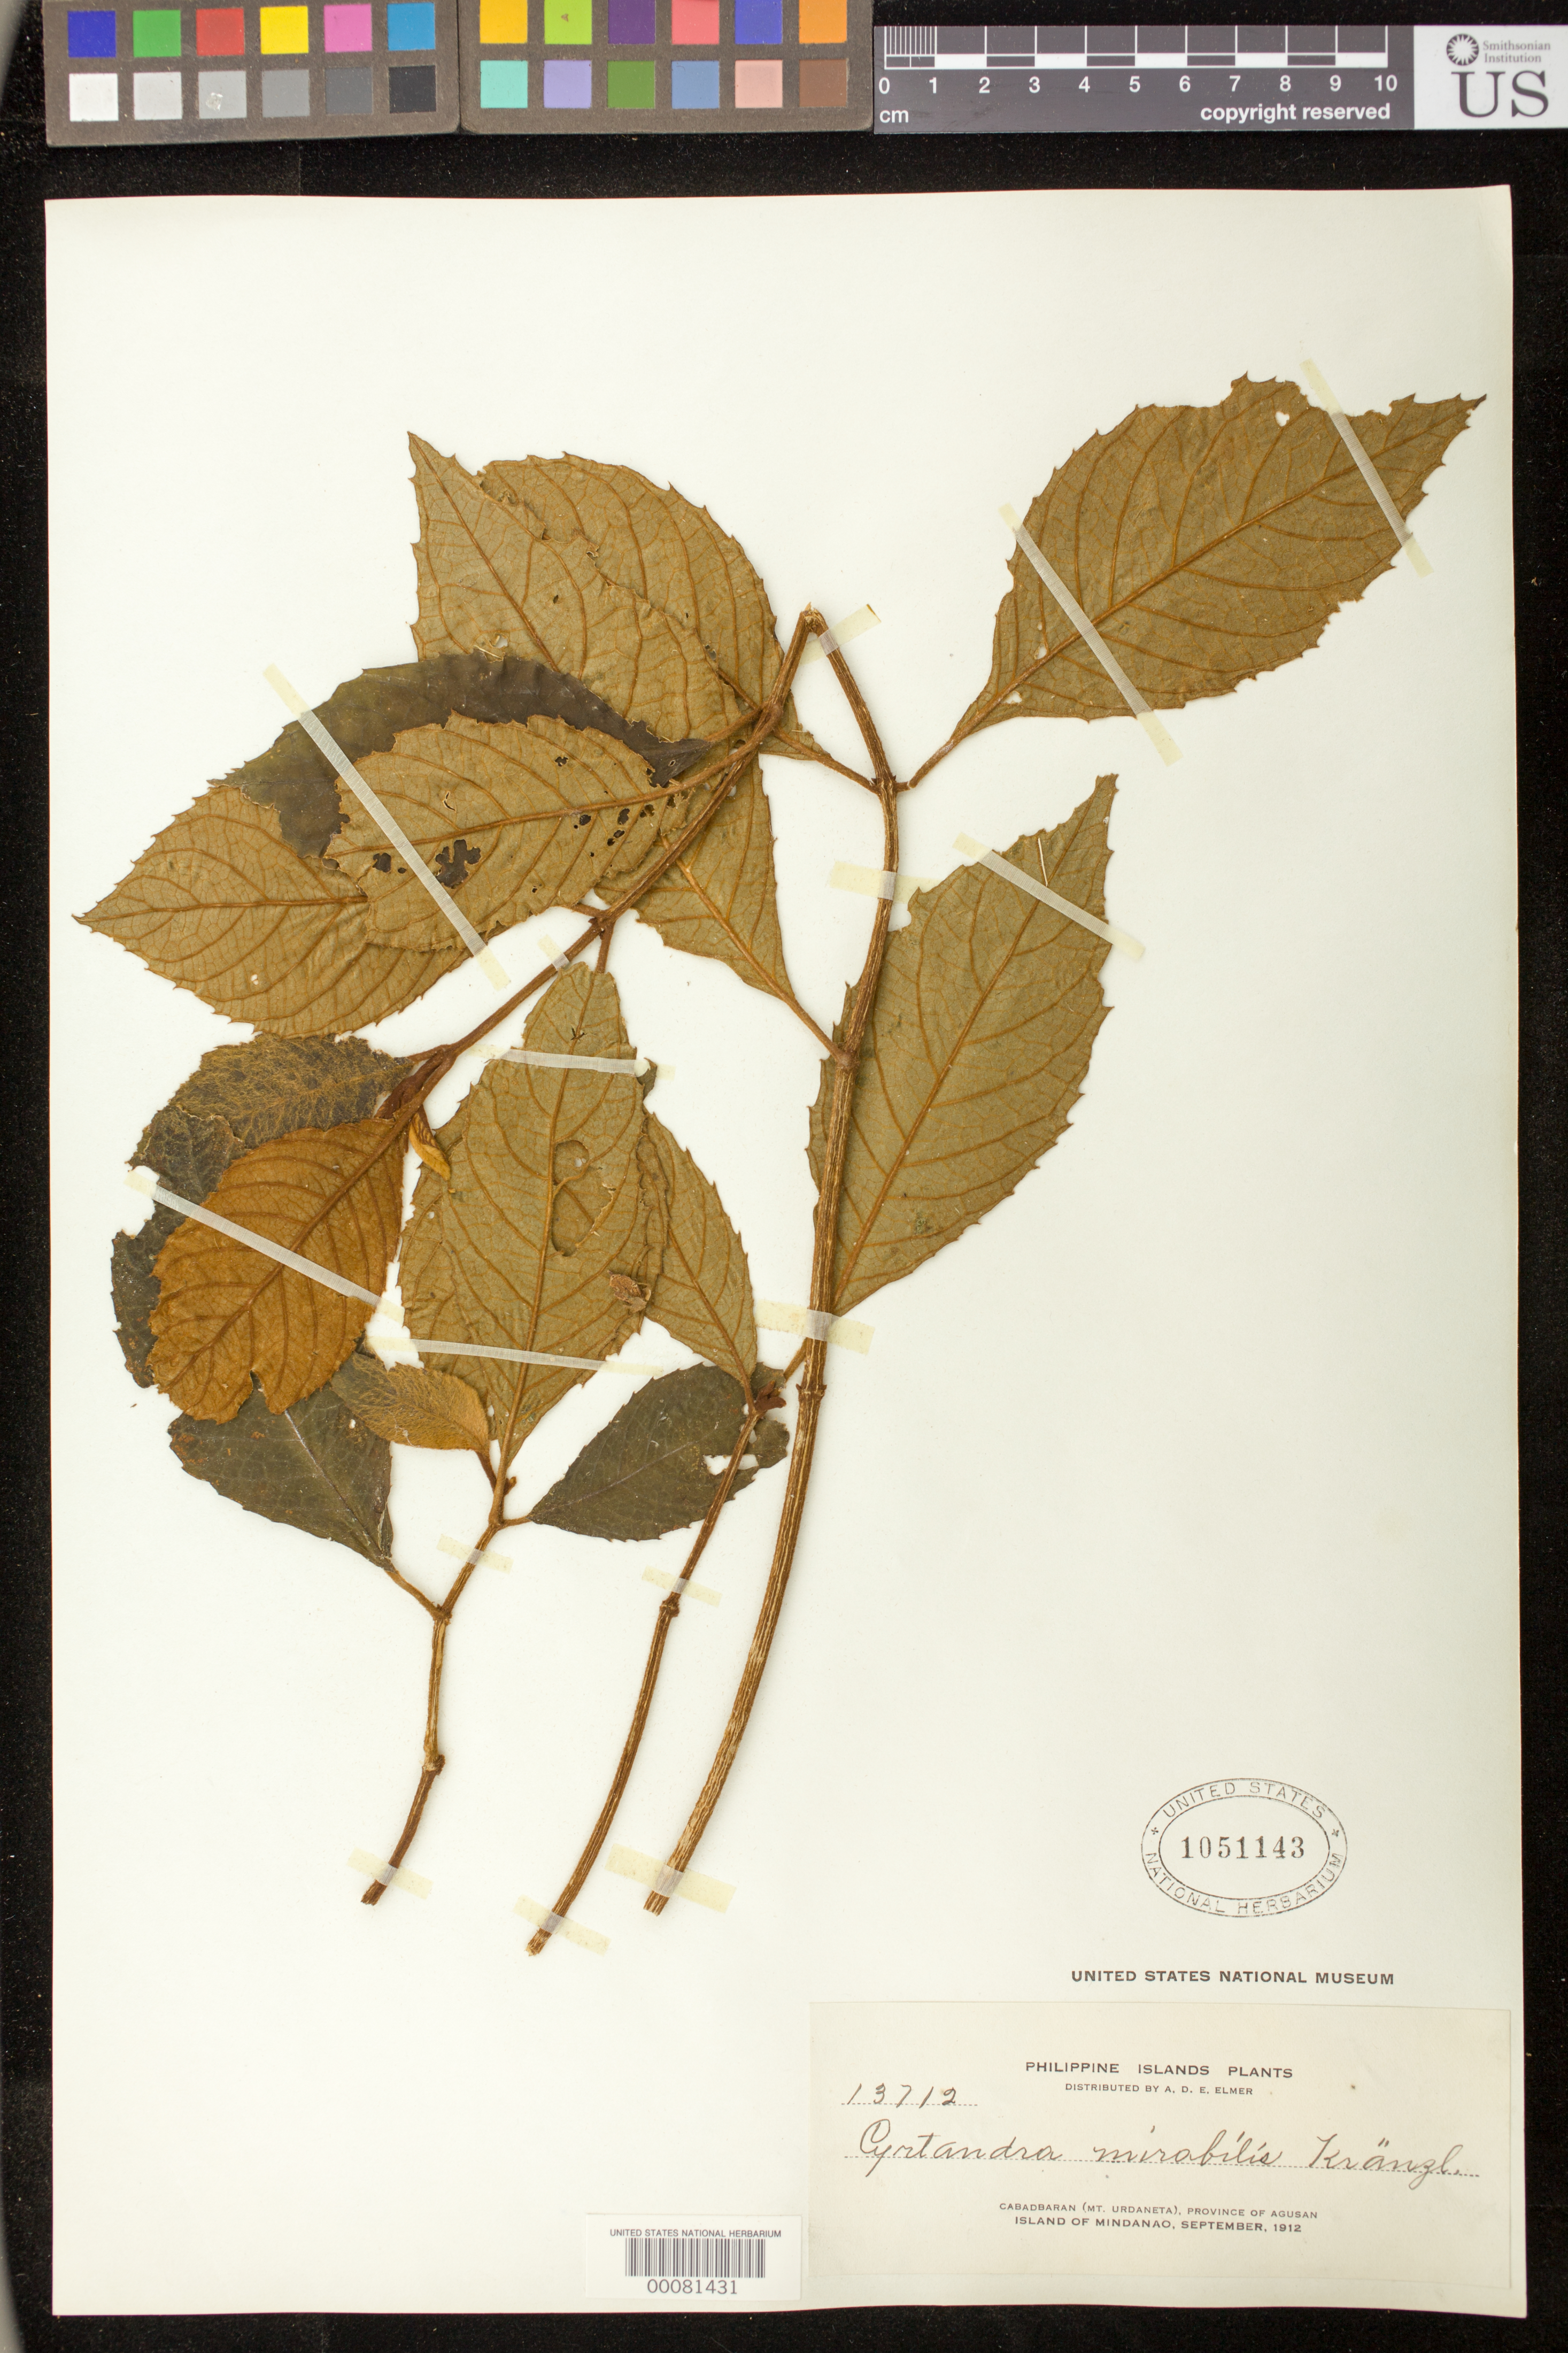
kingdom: Plantae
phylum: Tracheophyta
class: Magnoliopsida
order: Lamiales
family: Gesneriaceae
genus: Cyrtandra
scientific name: Cyrtandra strongiana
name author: Kraenzl.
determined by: Skog, Laurence E.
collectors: A. D. E. Elmer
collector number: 13712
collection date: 1912-09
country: Philippines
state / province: Caraga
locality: Cabadbaran (Mt. Urdaneta), Province of Agusan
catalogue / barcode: US 1051143